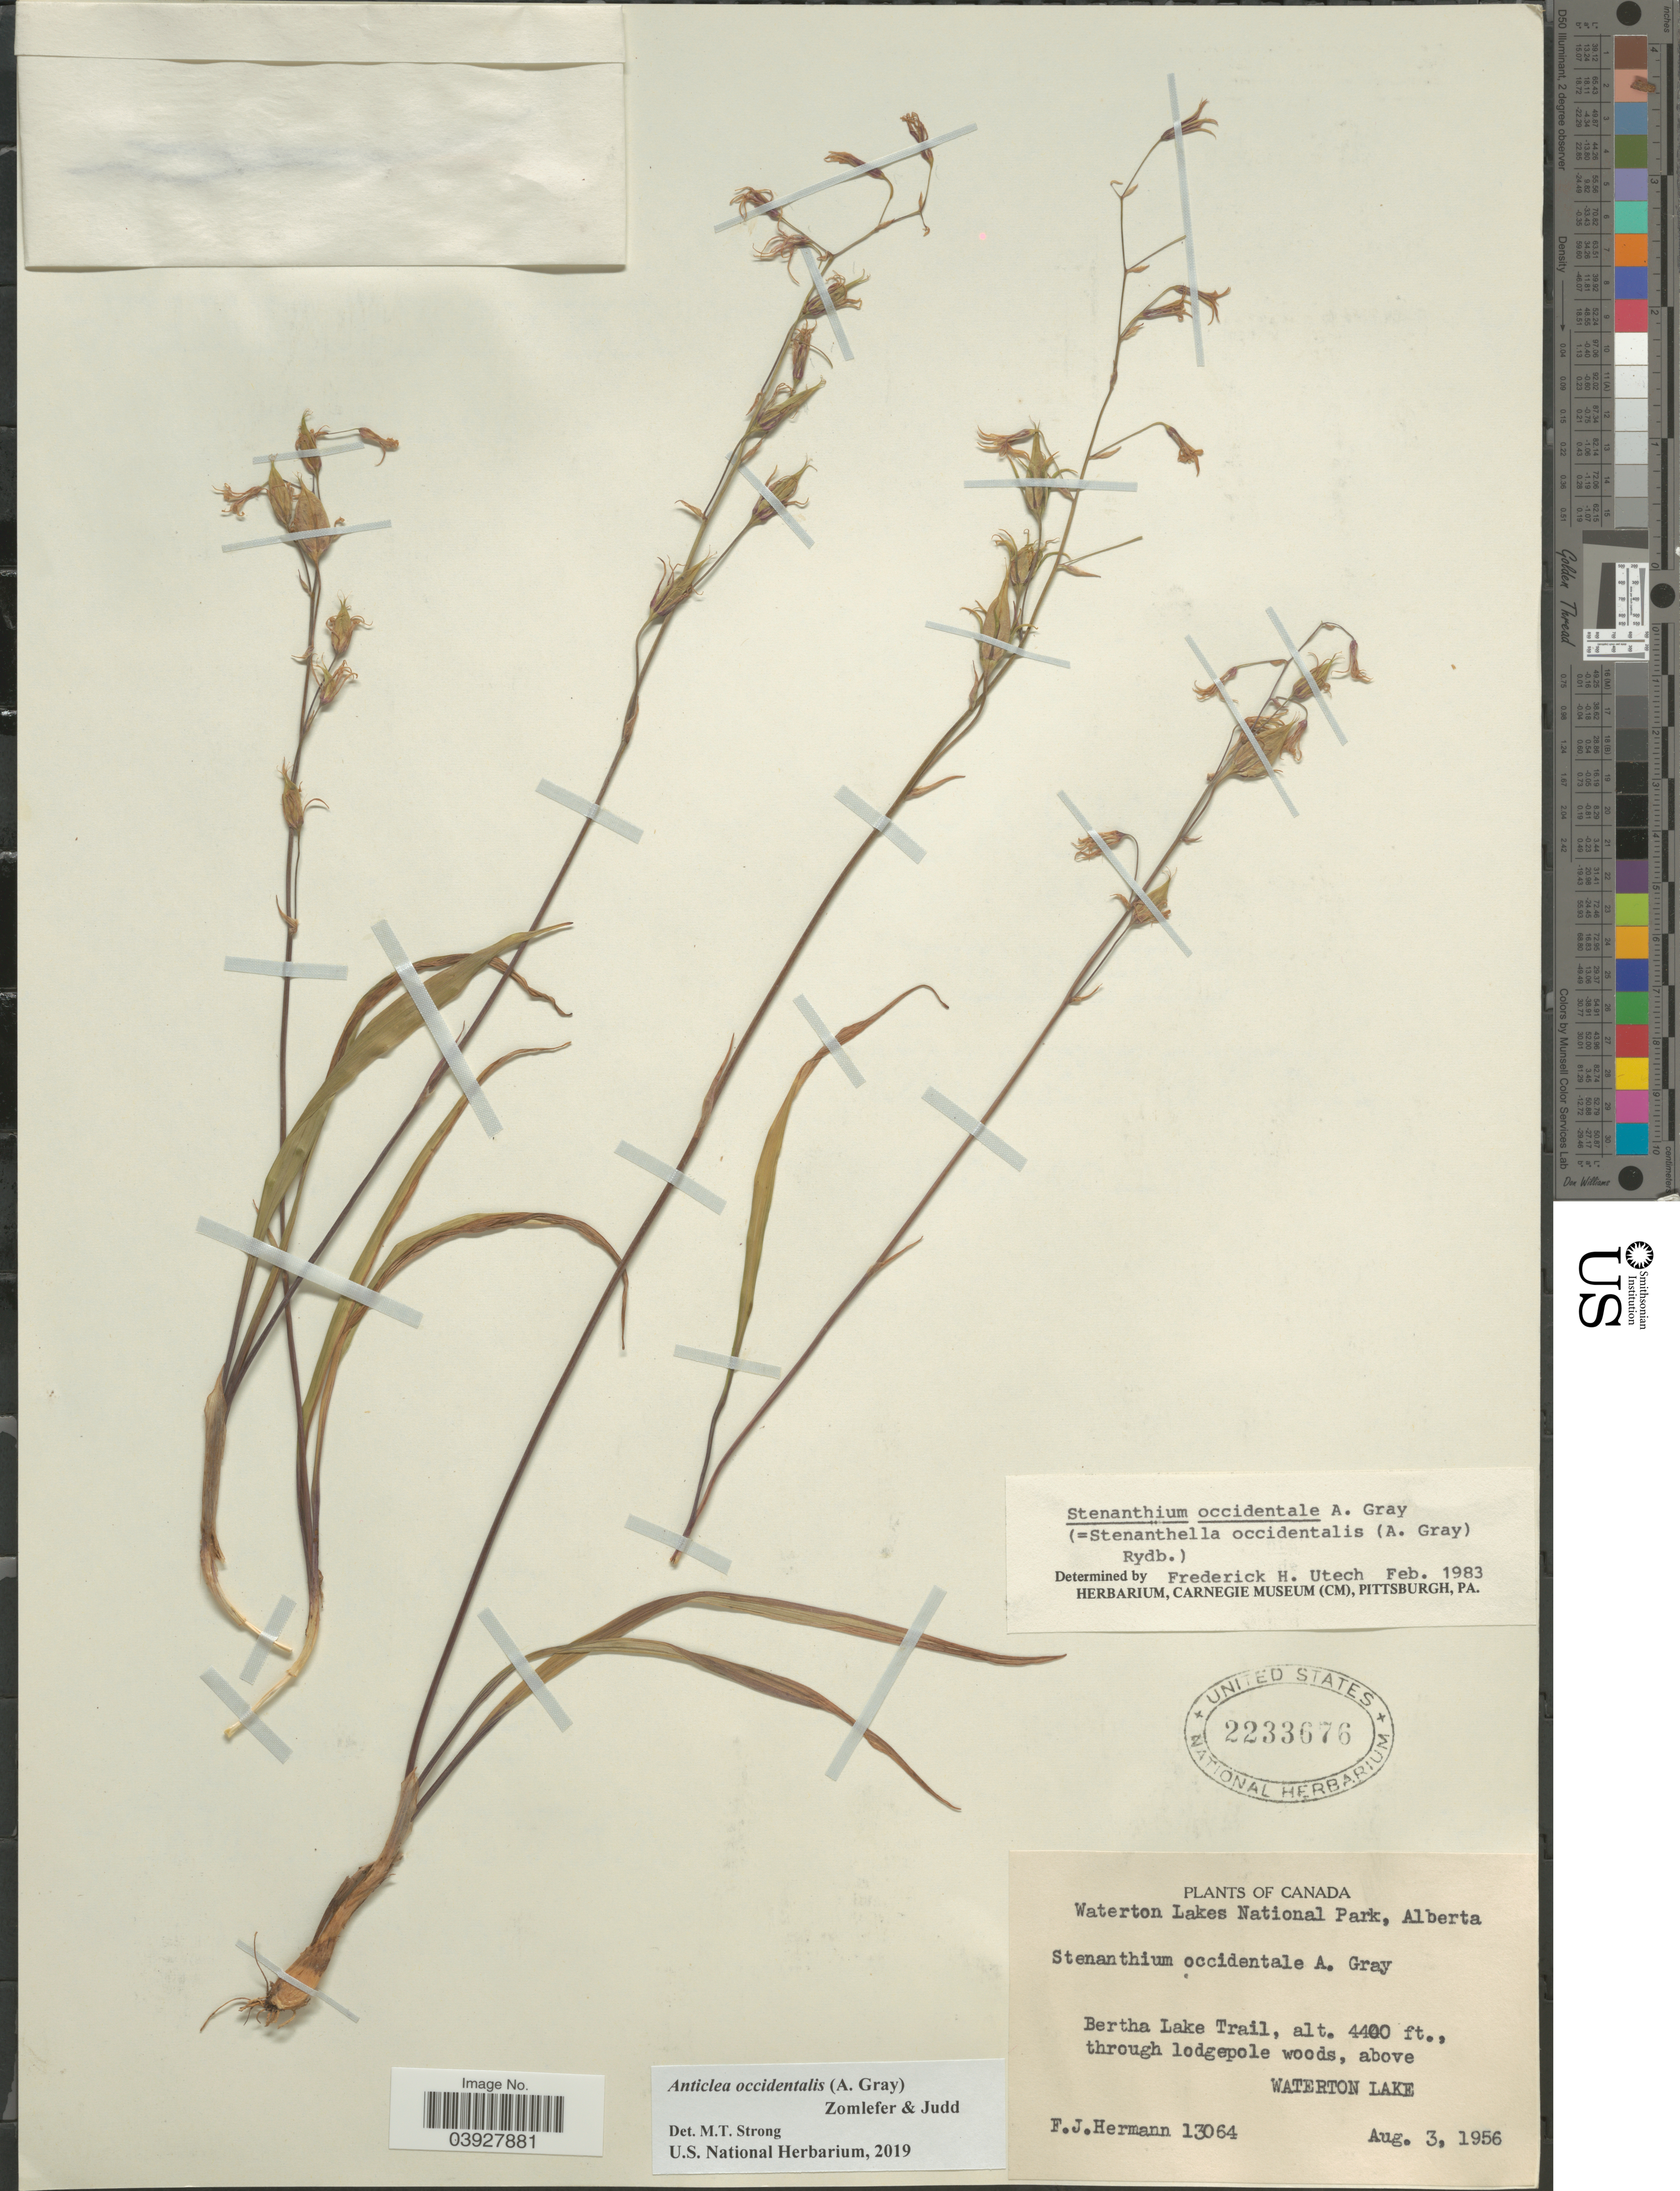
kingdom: Plantae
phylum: Tracheophyta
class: Liliopsida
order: Liliales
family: Melanthiaceae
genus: Anticlea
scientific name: Anticlea occidentalis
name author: (A. Gray) Zomlefer & Judd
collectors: F. J. Hermann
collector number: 13064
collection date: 1956-08-03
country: Canada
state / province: Alberta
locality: Waterton Lake National Park. Bertha Lake Trail, above Waterton Lake.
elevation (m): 1341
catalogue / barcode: US 2233676